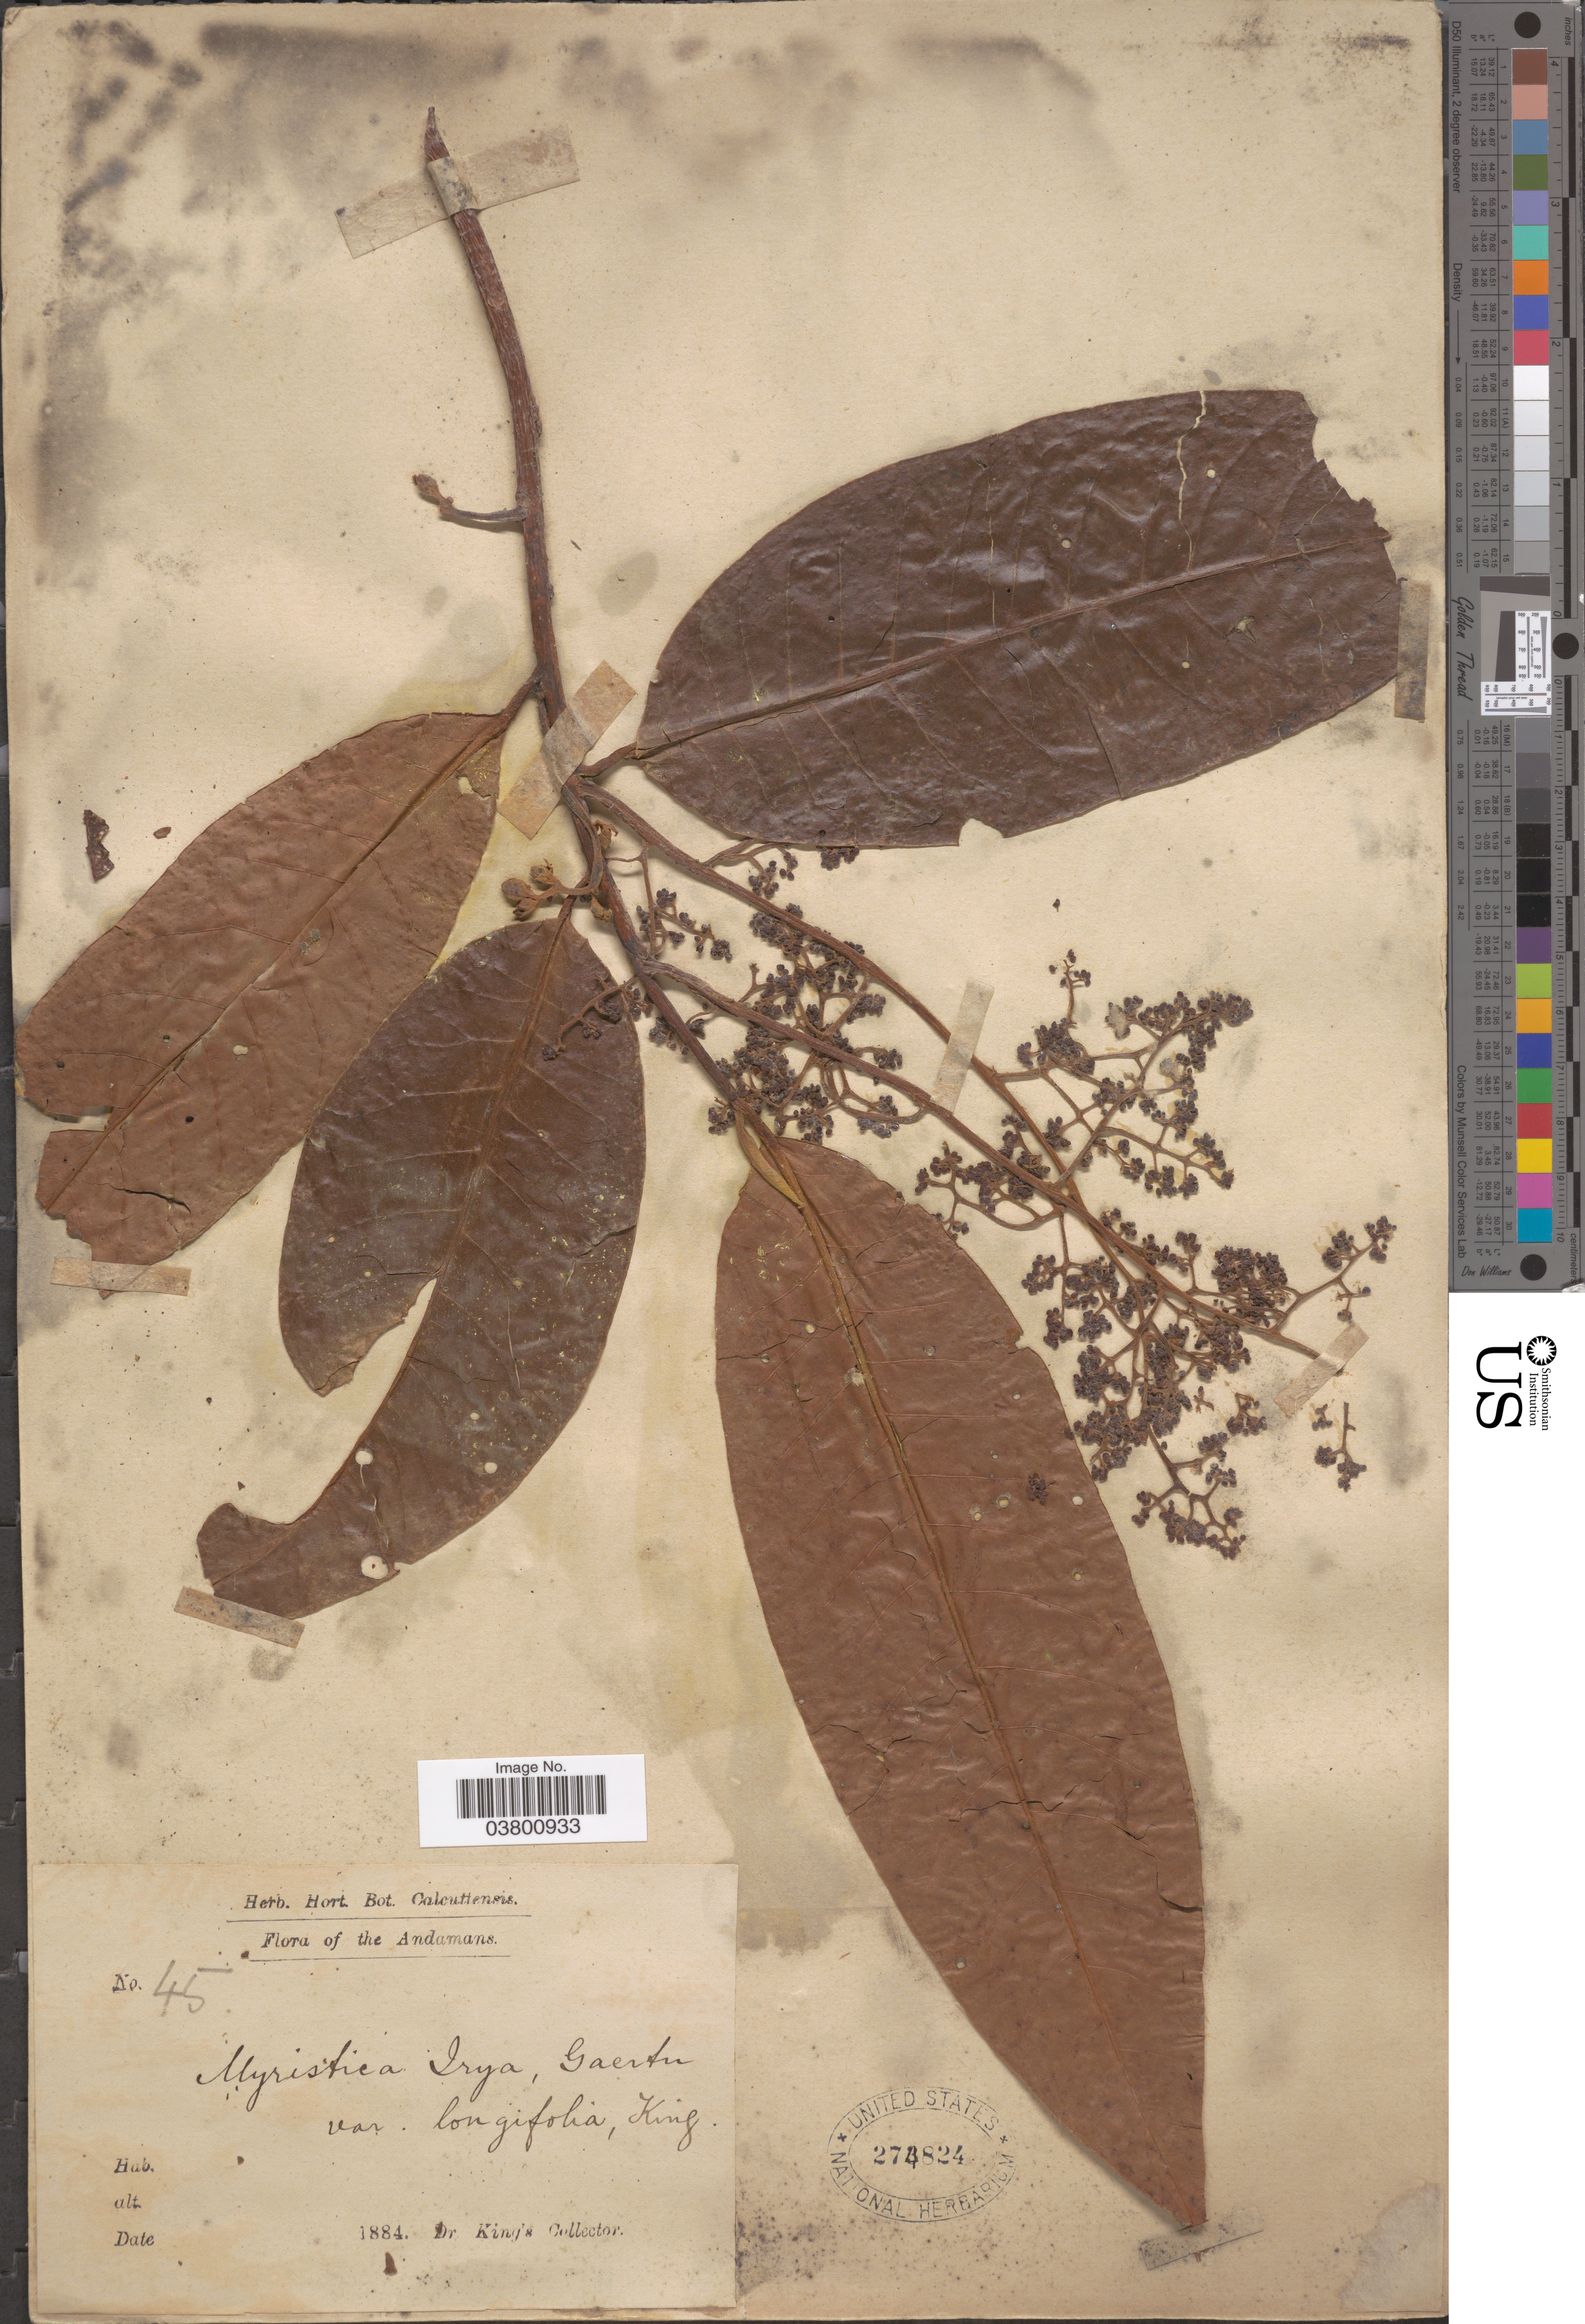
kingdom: Plantae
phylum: Tracheophyta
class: Magnoliopsida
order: Magnoliales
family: Myristicaceae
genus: Horsfieldia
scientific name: Horsfieldia irya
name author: (Gaertn.) Warb.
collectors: Dr. King's collector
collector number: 45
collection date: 1884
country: India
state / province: Andaman and Nicobar Islands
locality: The Andamans.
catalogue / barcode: US 274824